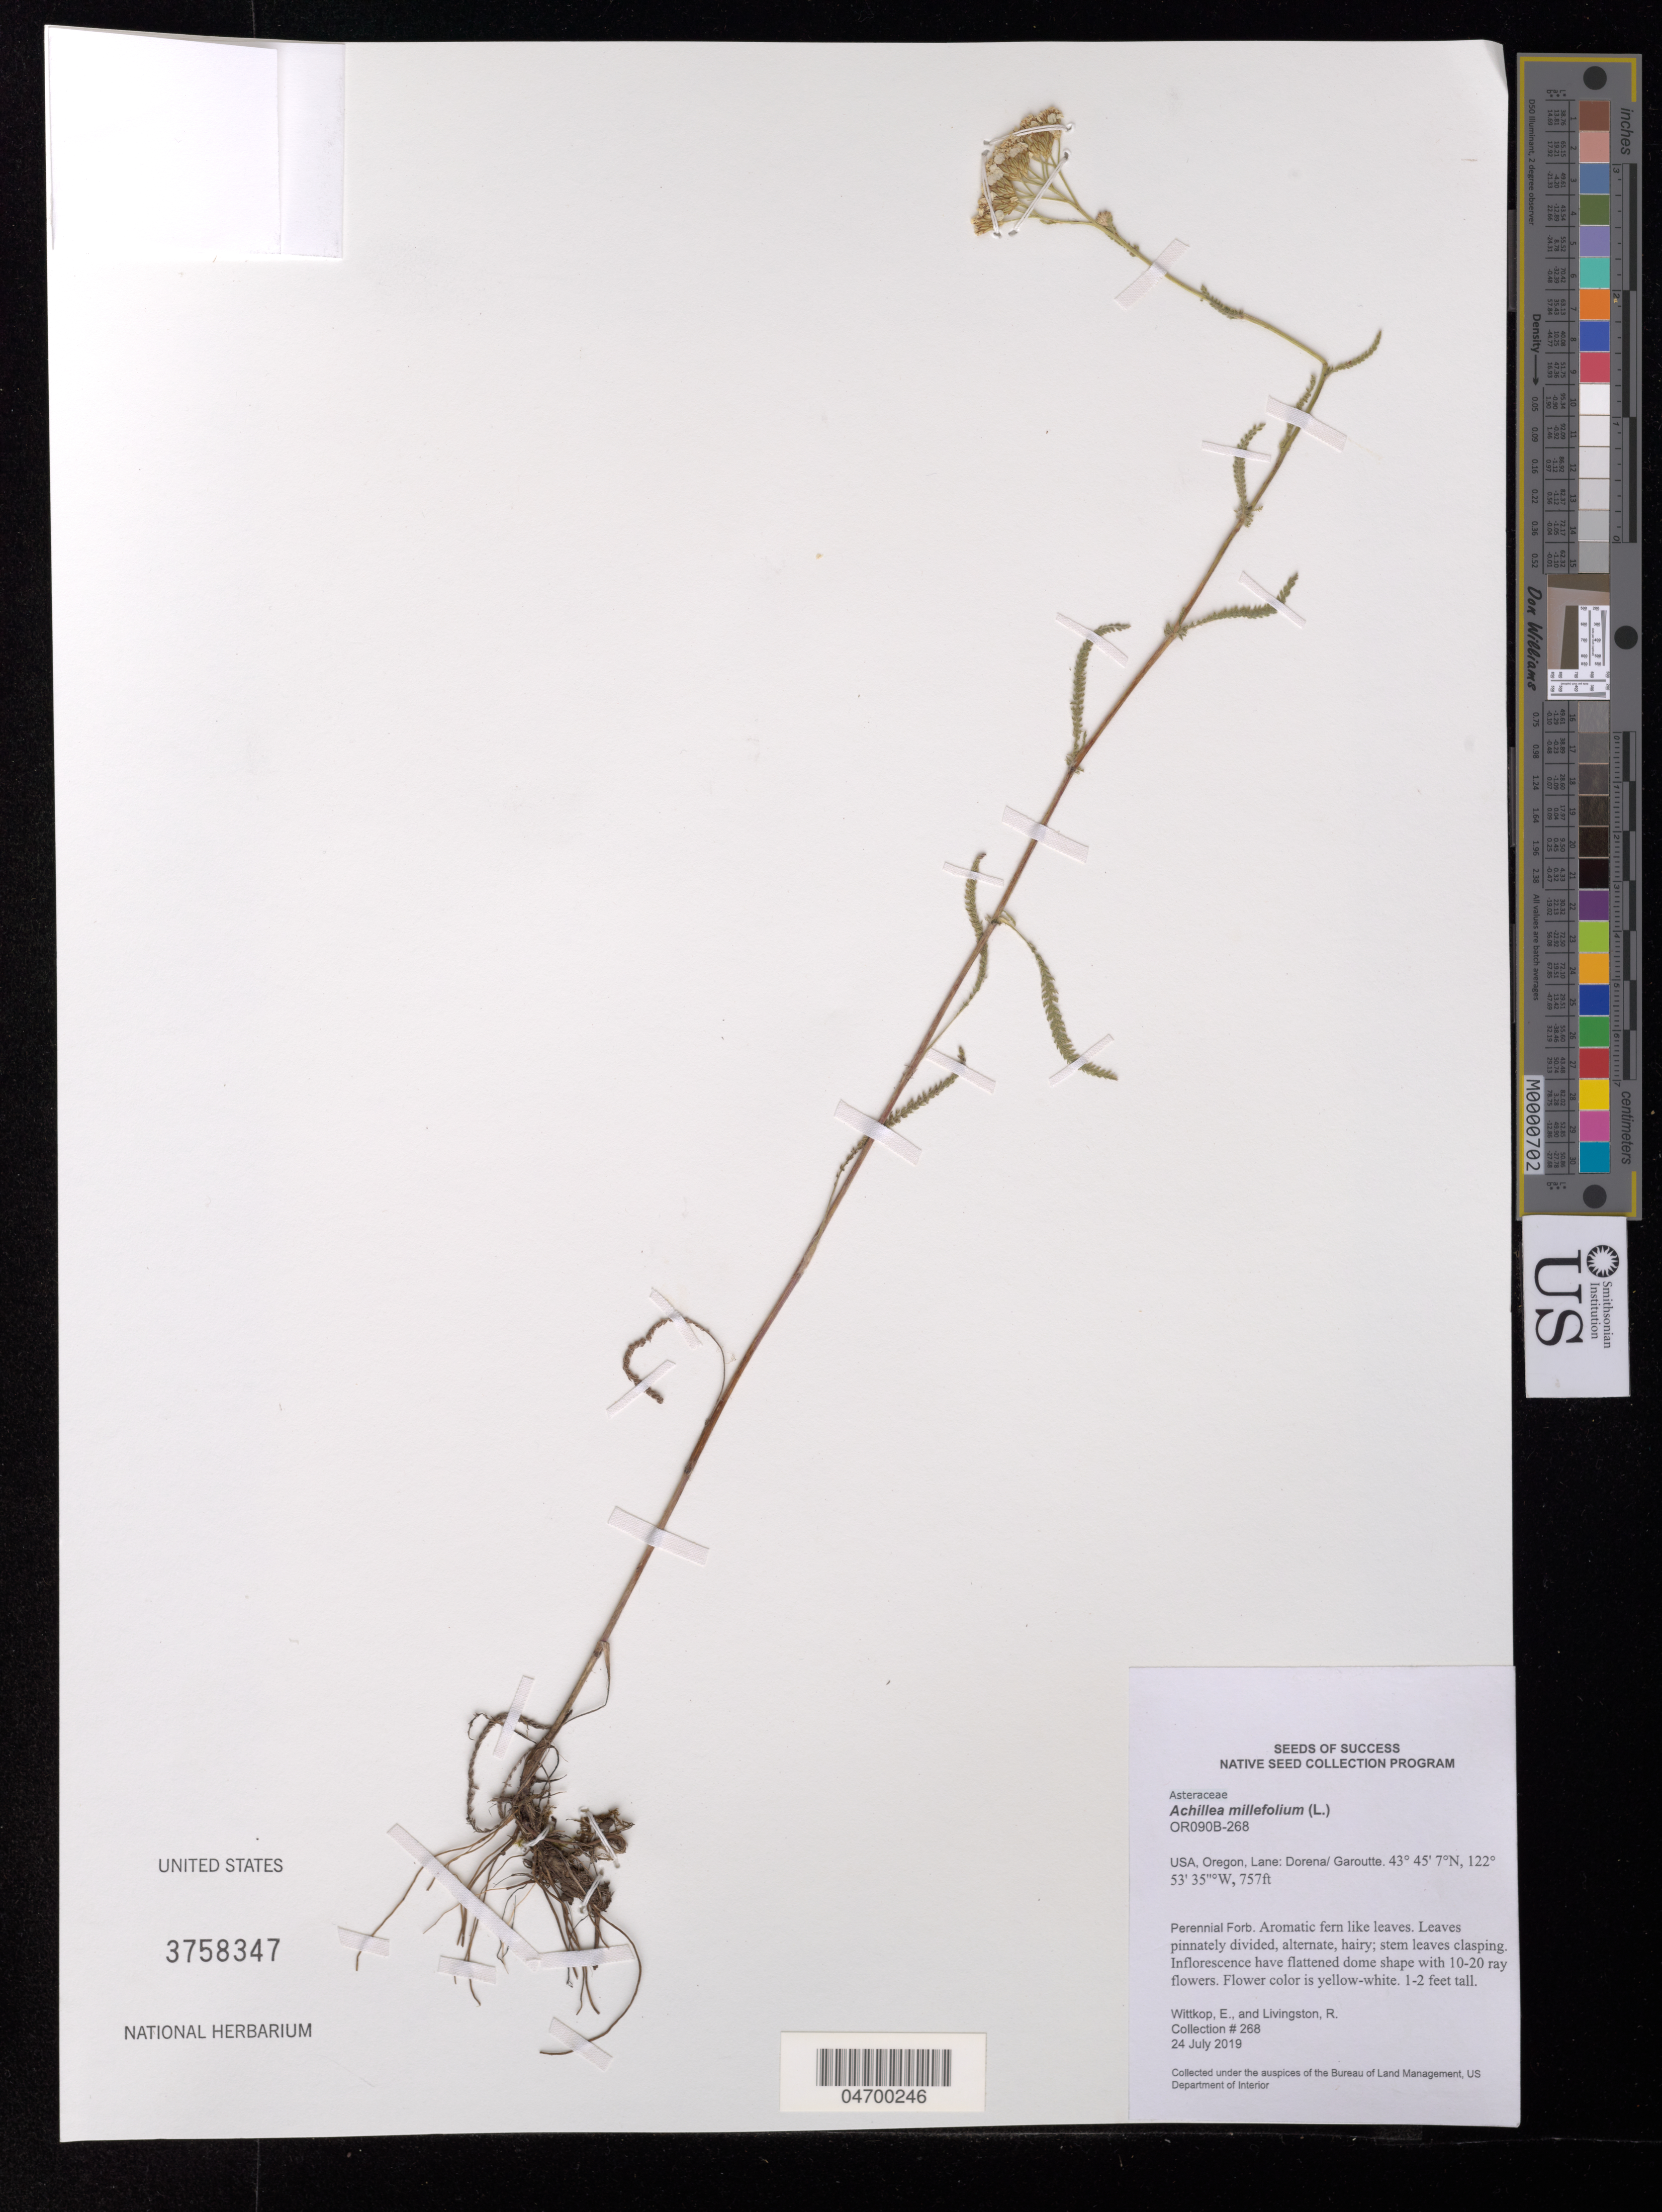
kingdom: Plantae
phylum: Tracheophyta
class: Magnoliopsida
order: Asterales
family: Asteraceae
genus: Achillea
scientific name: Achillea millefolium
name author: L.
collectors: E. Wittkop & R. Livingston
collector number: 268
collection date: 2019-07-24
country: United States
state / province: Oregon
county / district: Lane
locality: Lane: Dorena/ Garoutte.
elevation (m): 231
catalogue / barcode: US 3758347